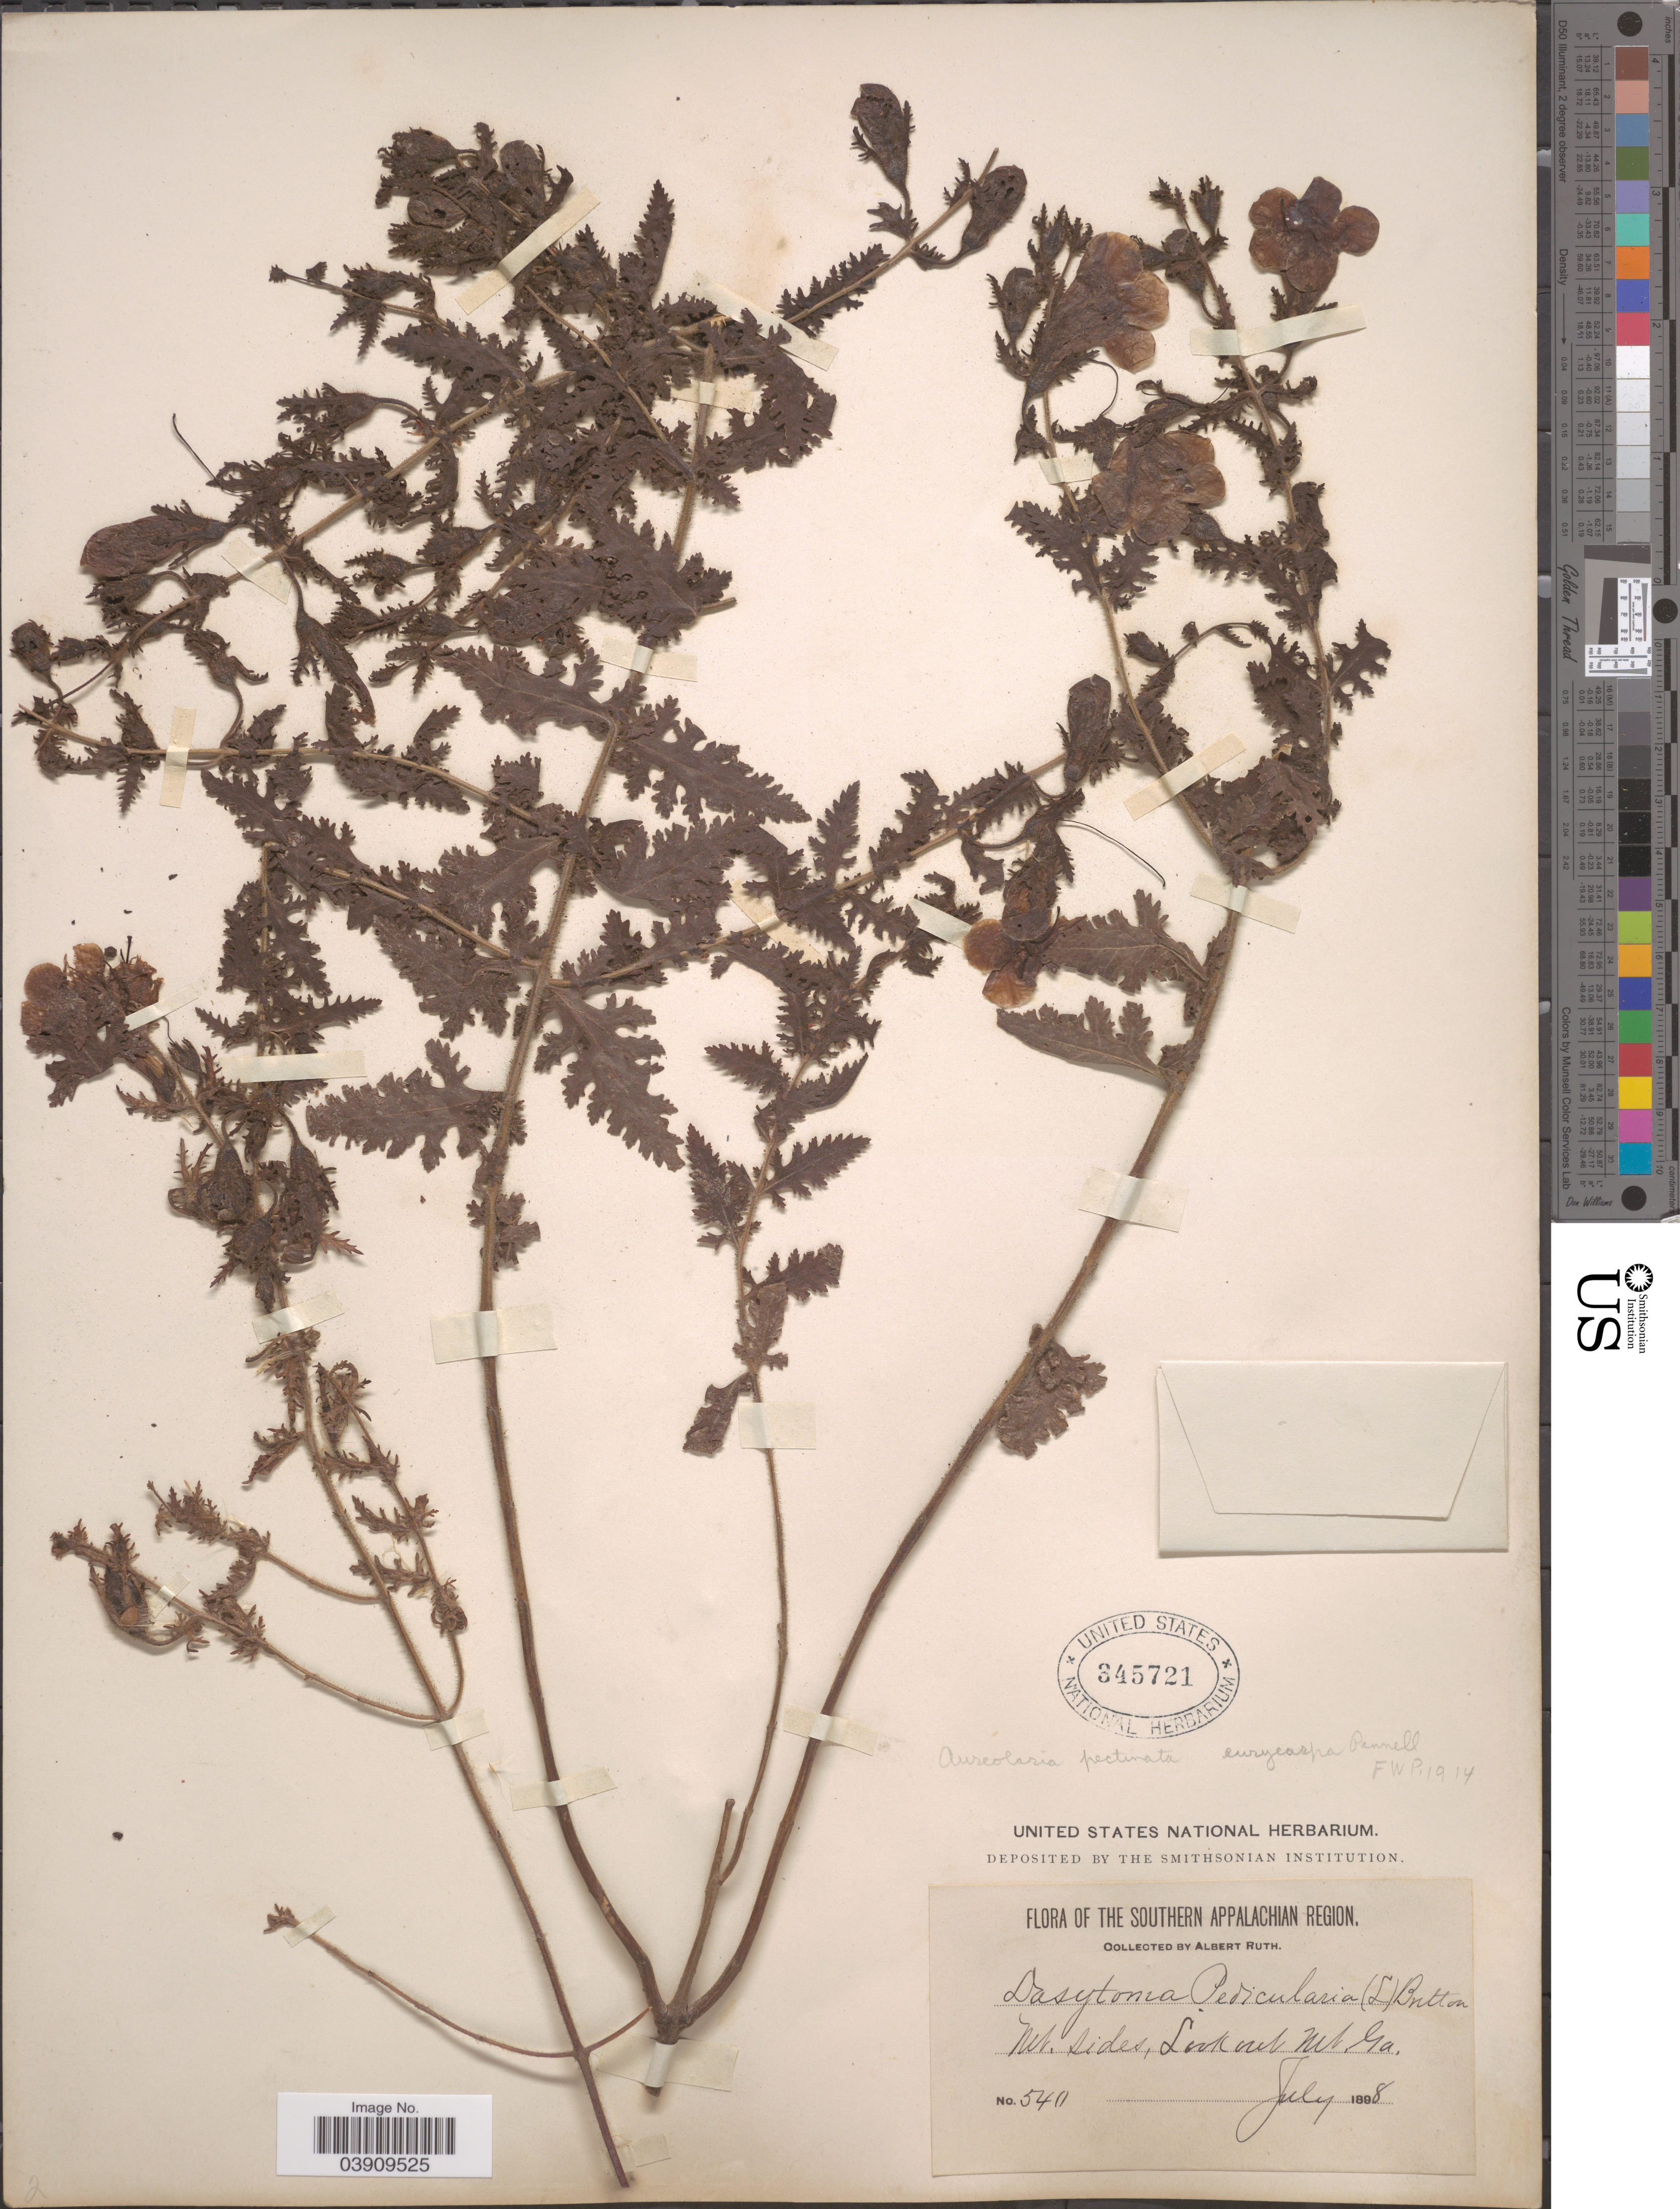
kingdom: Plantae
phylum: Tracheophyta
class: Magnoliopsida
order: Lamiales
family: Orobanchaceae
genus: Aureolaria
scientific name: Aureolaria pectinata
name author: (Nutt.) Pennell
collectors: A. Ruth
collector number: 540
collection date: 1898-07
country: United States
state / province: Georgia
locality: The Southern Appalachian Region. Mt. sides, Lookout Mt.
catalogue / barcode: US 345721